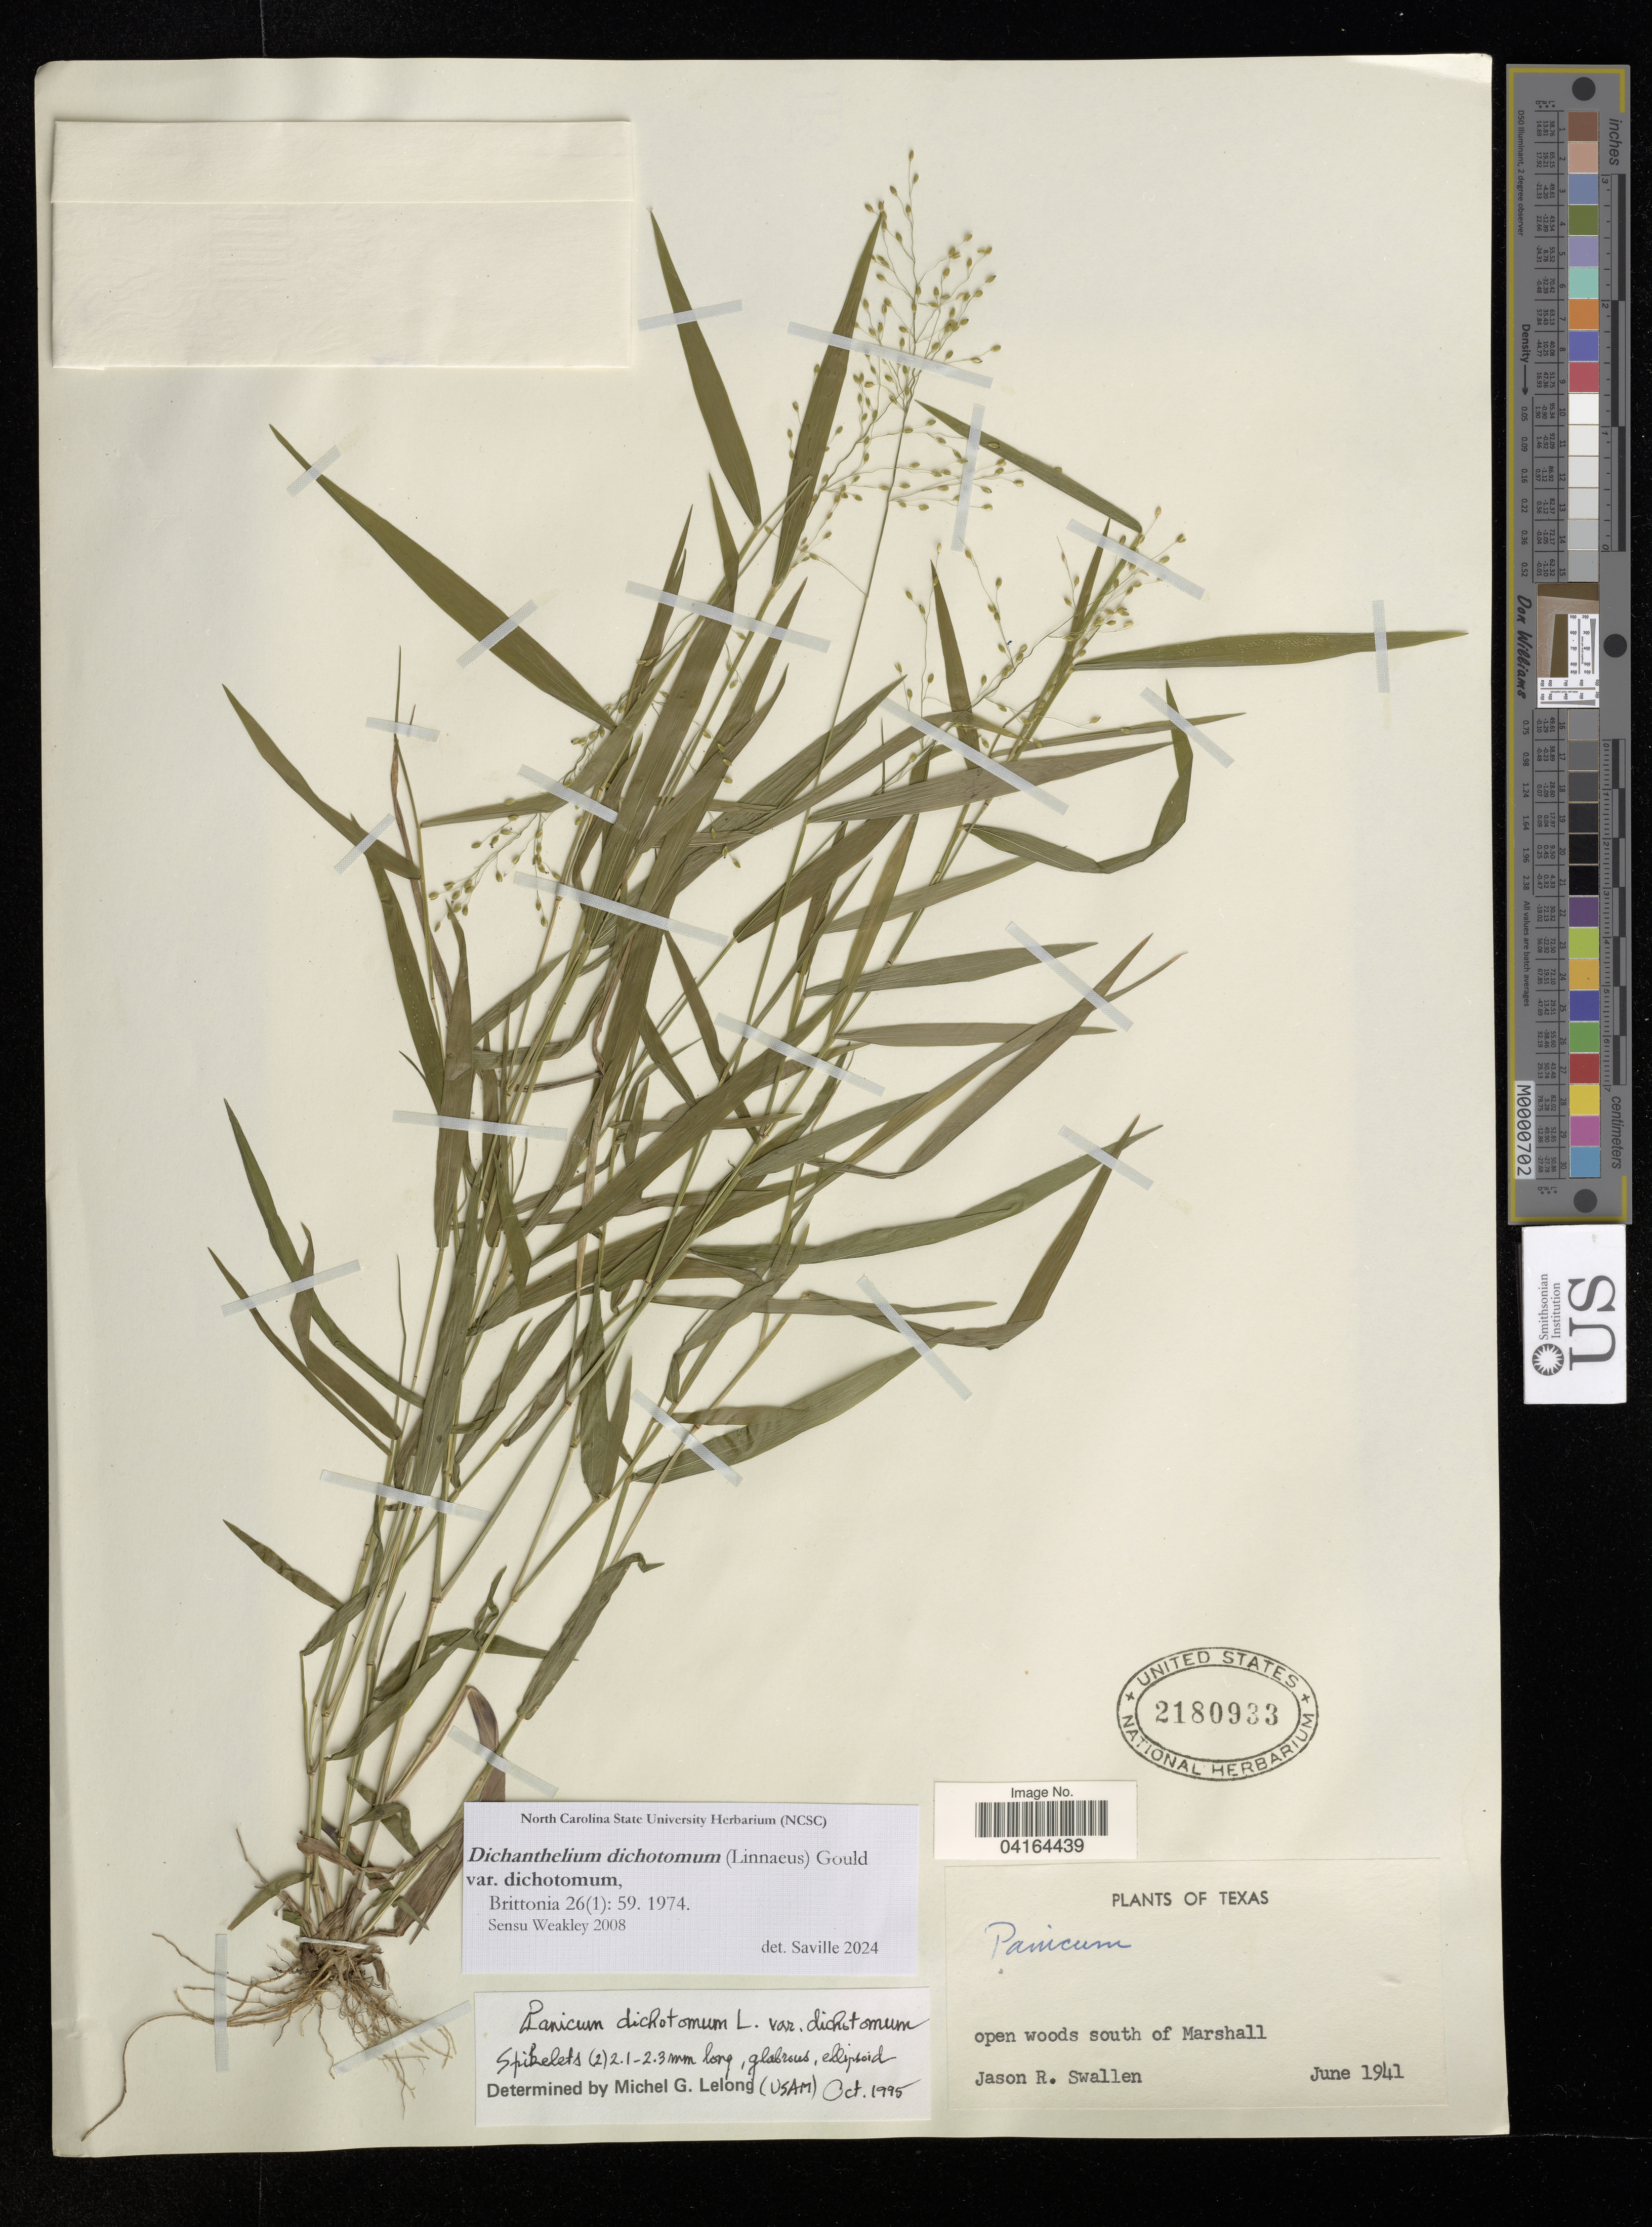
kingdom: Plantae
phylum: Tracheophyta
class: Liliopsida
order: Poales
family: Poaceae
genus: Dichanthelium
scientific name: Dichanthelium dichotomum var. dichotomum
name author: (L.) Gould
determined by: Saville, A. C., (NCSC), North Carolina State University (UNITED STATES)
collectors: J. R. Swallen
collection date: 1941-06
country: United States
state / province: Texas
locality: Open woods south of Marshall.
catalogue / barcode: US 2180933